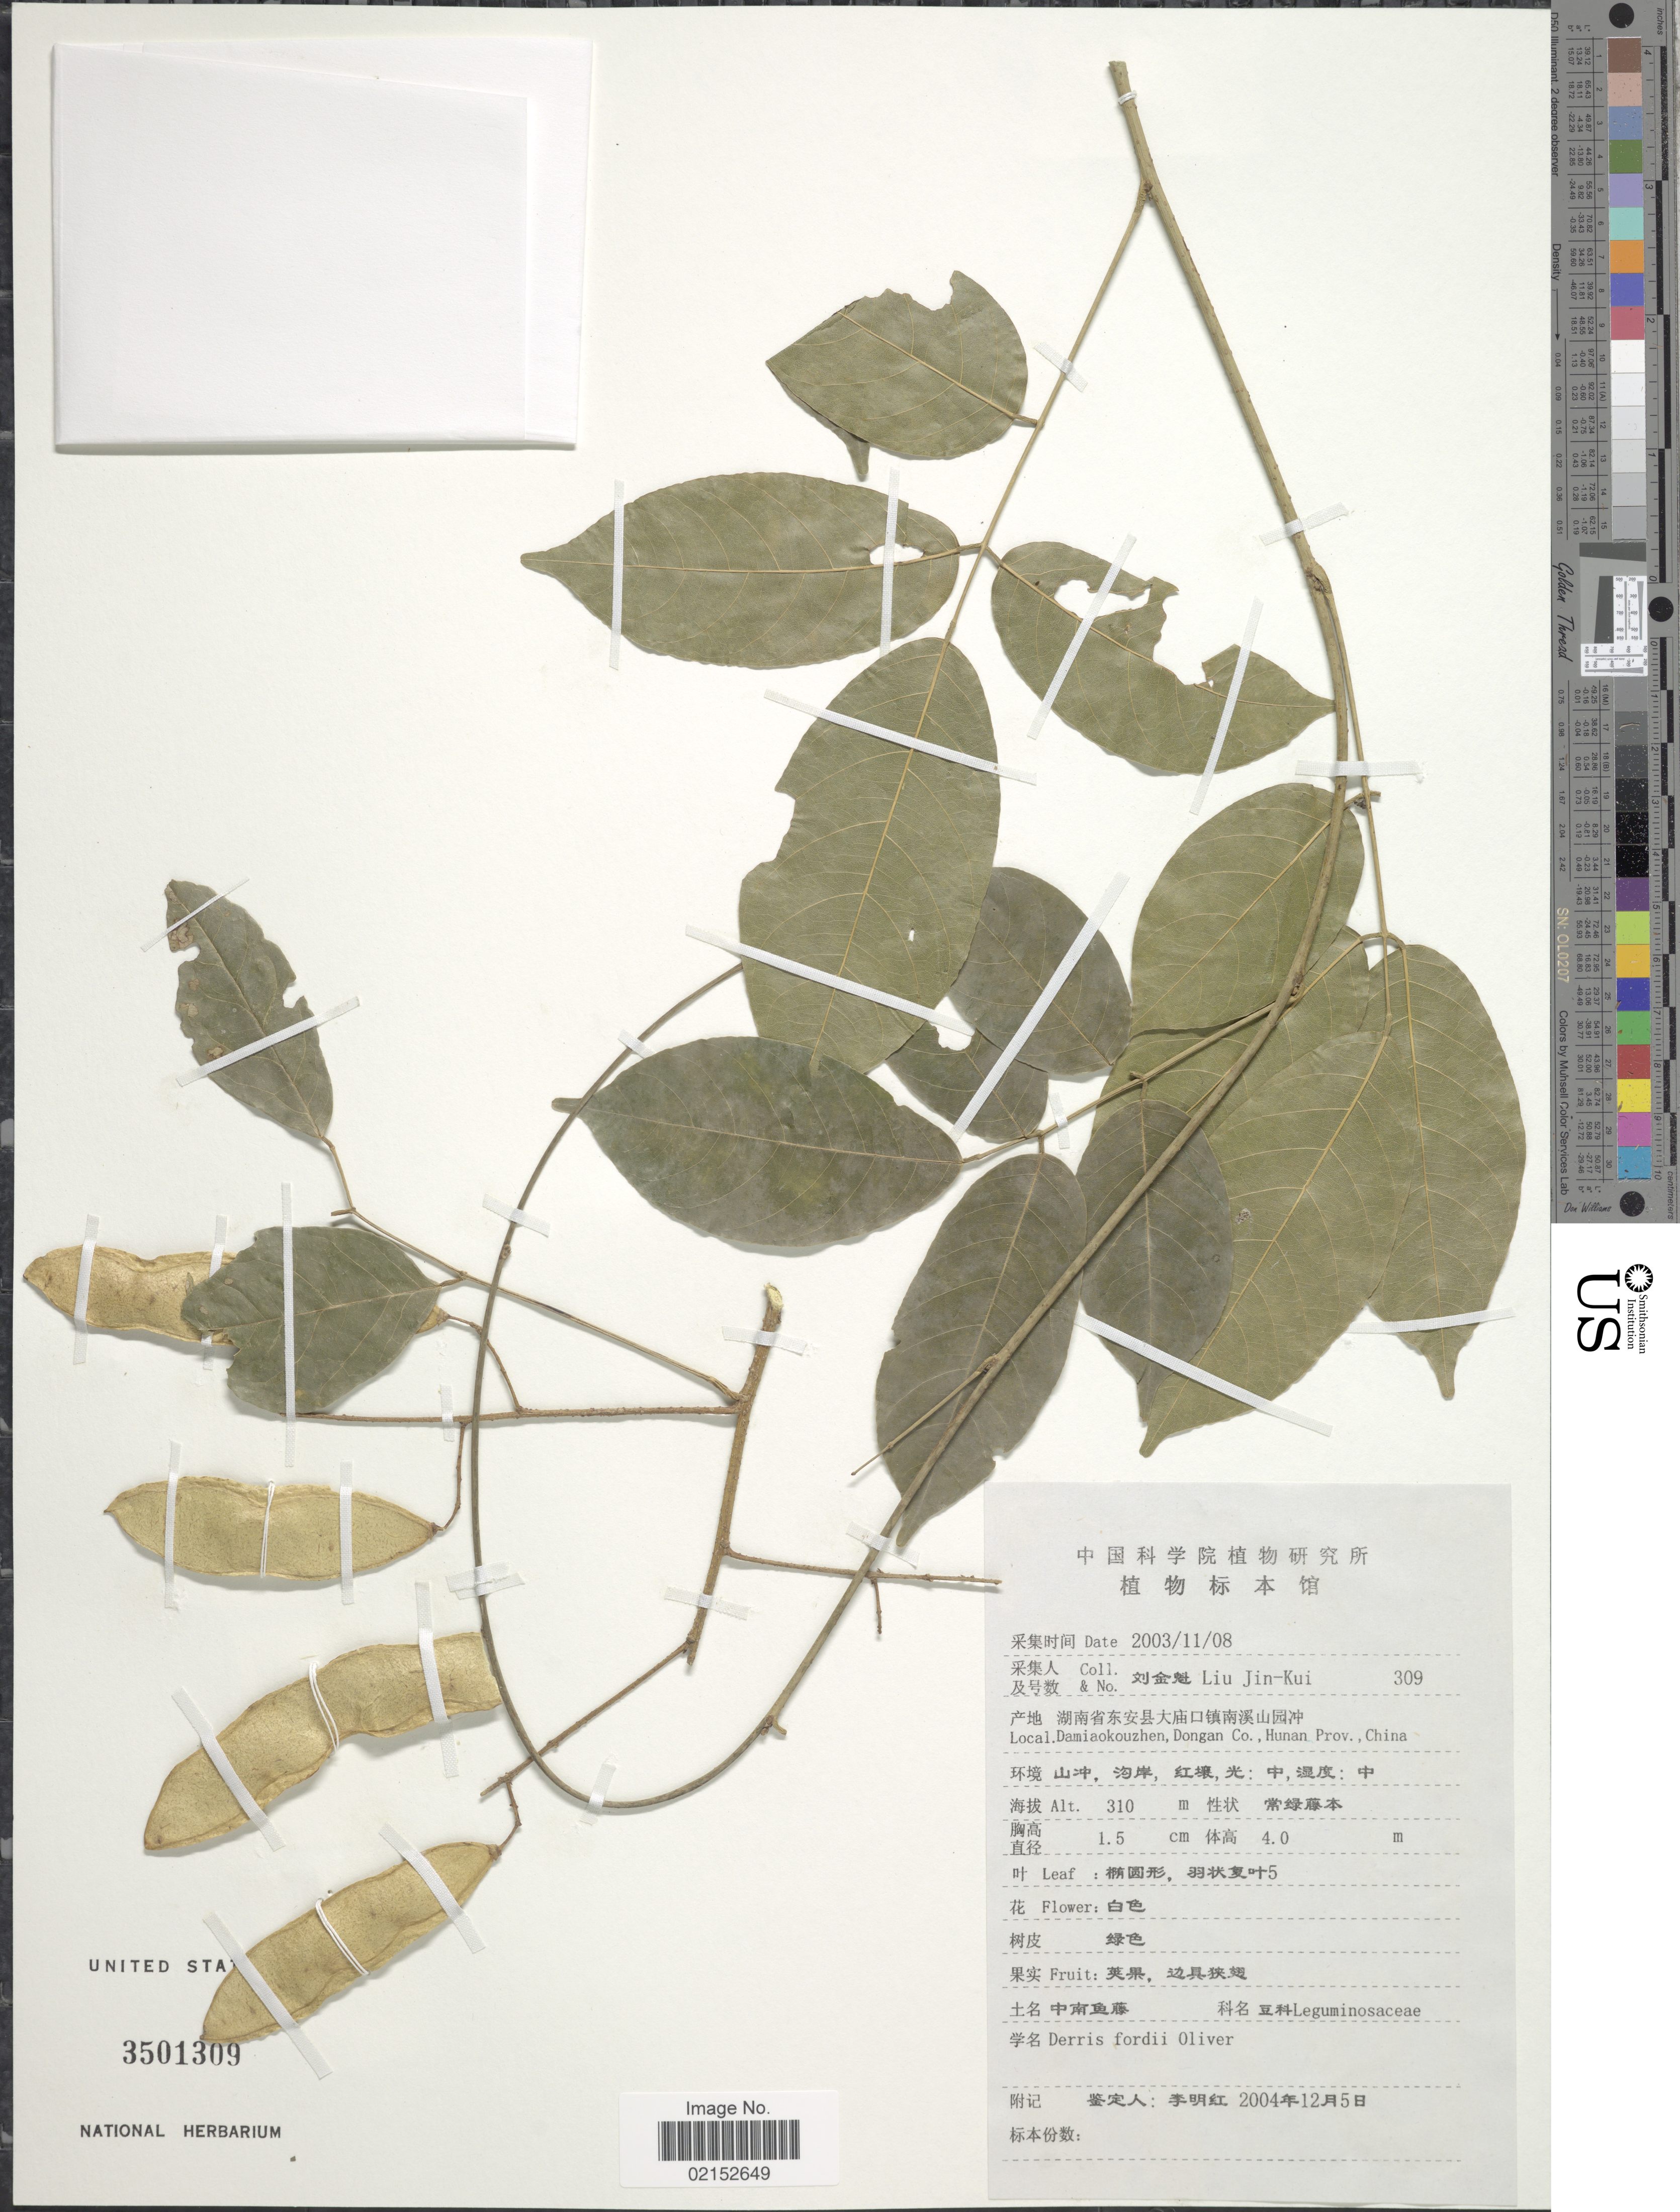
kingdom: Plantae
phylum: Tracheophyta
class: Magnoliopsida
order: Fabales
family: Fabaceae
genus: Derris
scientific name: Derris fordii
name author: Oliv.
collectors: Liu Jin-Kui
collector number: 309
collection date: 2003-11-08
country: China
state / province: Hunan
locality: Damiaokoushen, Dongan Co.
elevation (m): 310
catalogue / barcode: US 3501309